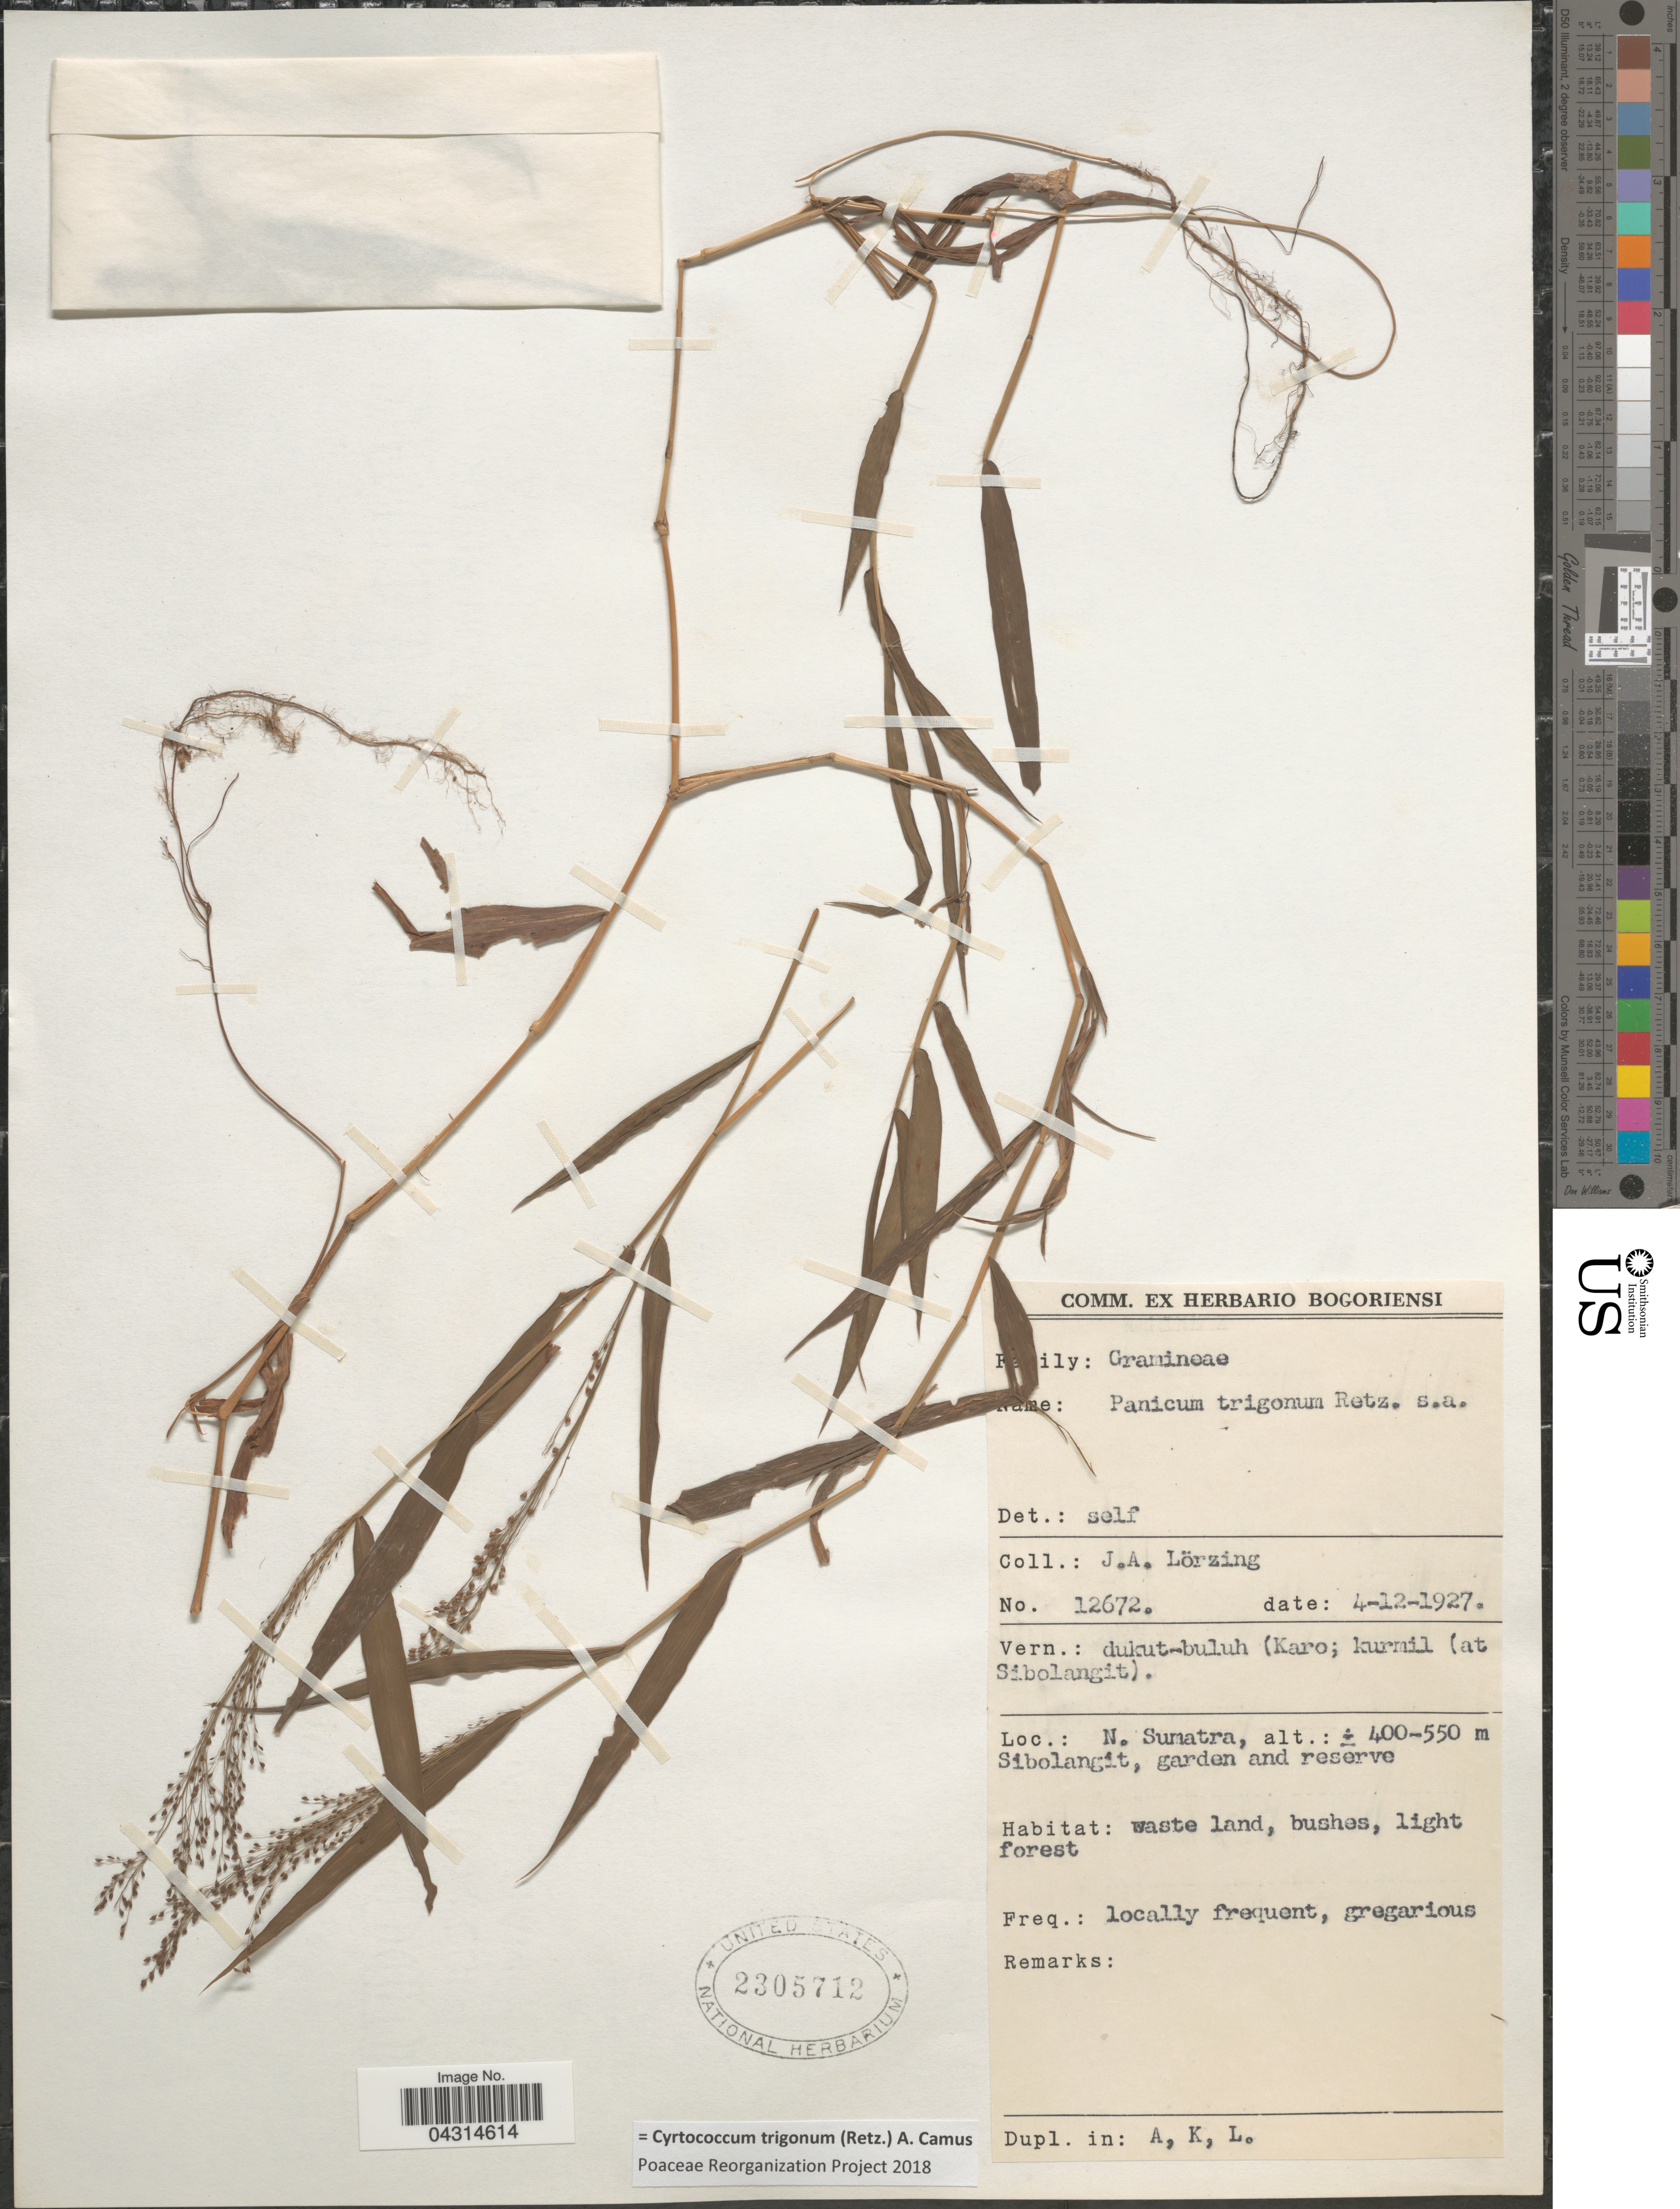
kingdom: Plantae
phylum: Tracheophyta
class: Liliopsida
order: Poales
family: Poaceae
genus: Cyrtococcum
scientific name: Cyrtococcum trigonum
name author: (Retz.) A. Camus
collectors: J. Lorzing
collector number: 12672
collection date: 1927-12-04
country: Indonesia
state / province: Sumatra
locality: N. Sumatra, Sibolangit, garden and reserve.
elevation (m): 400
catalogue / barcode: US 2305712